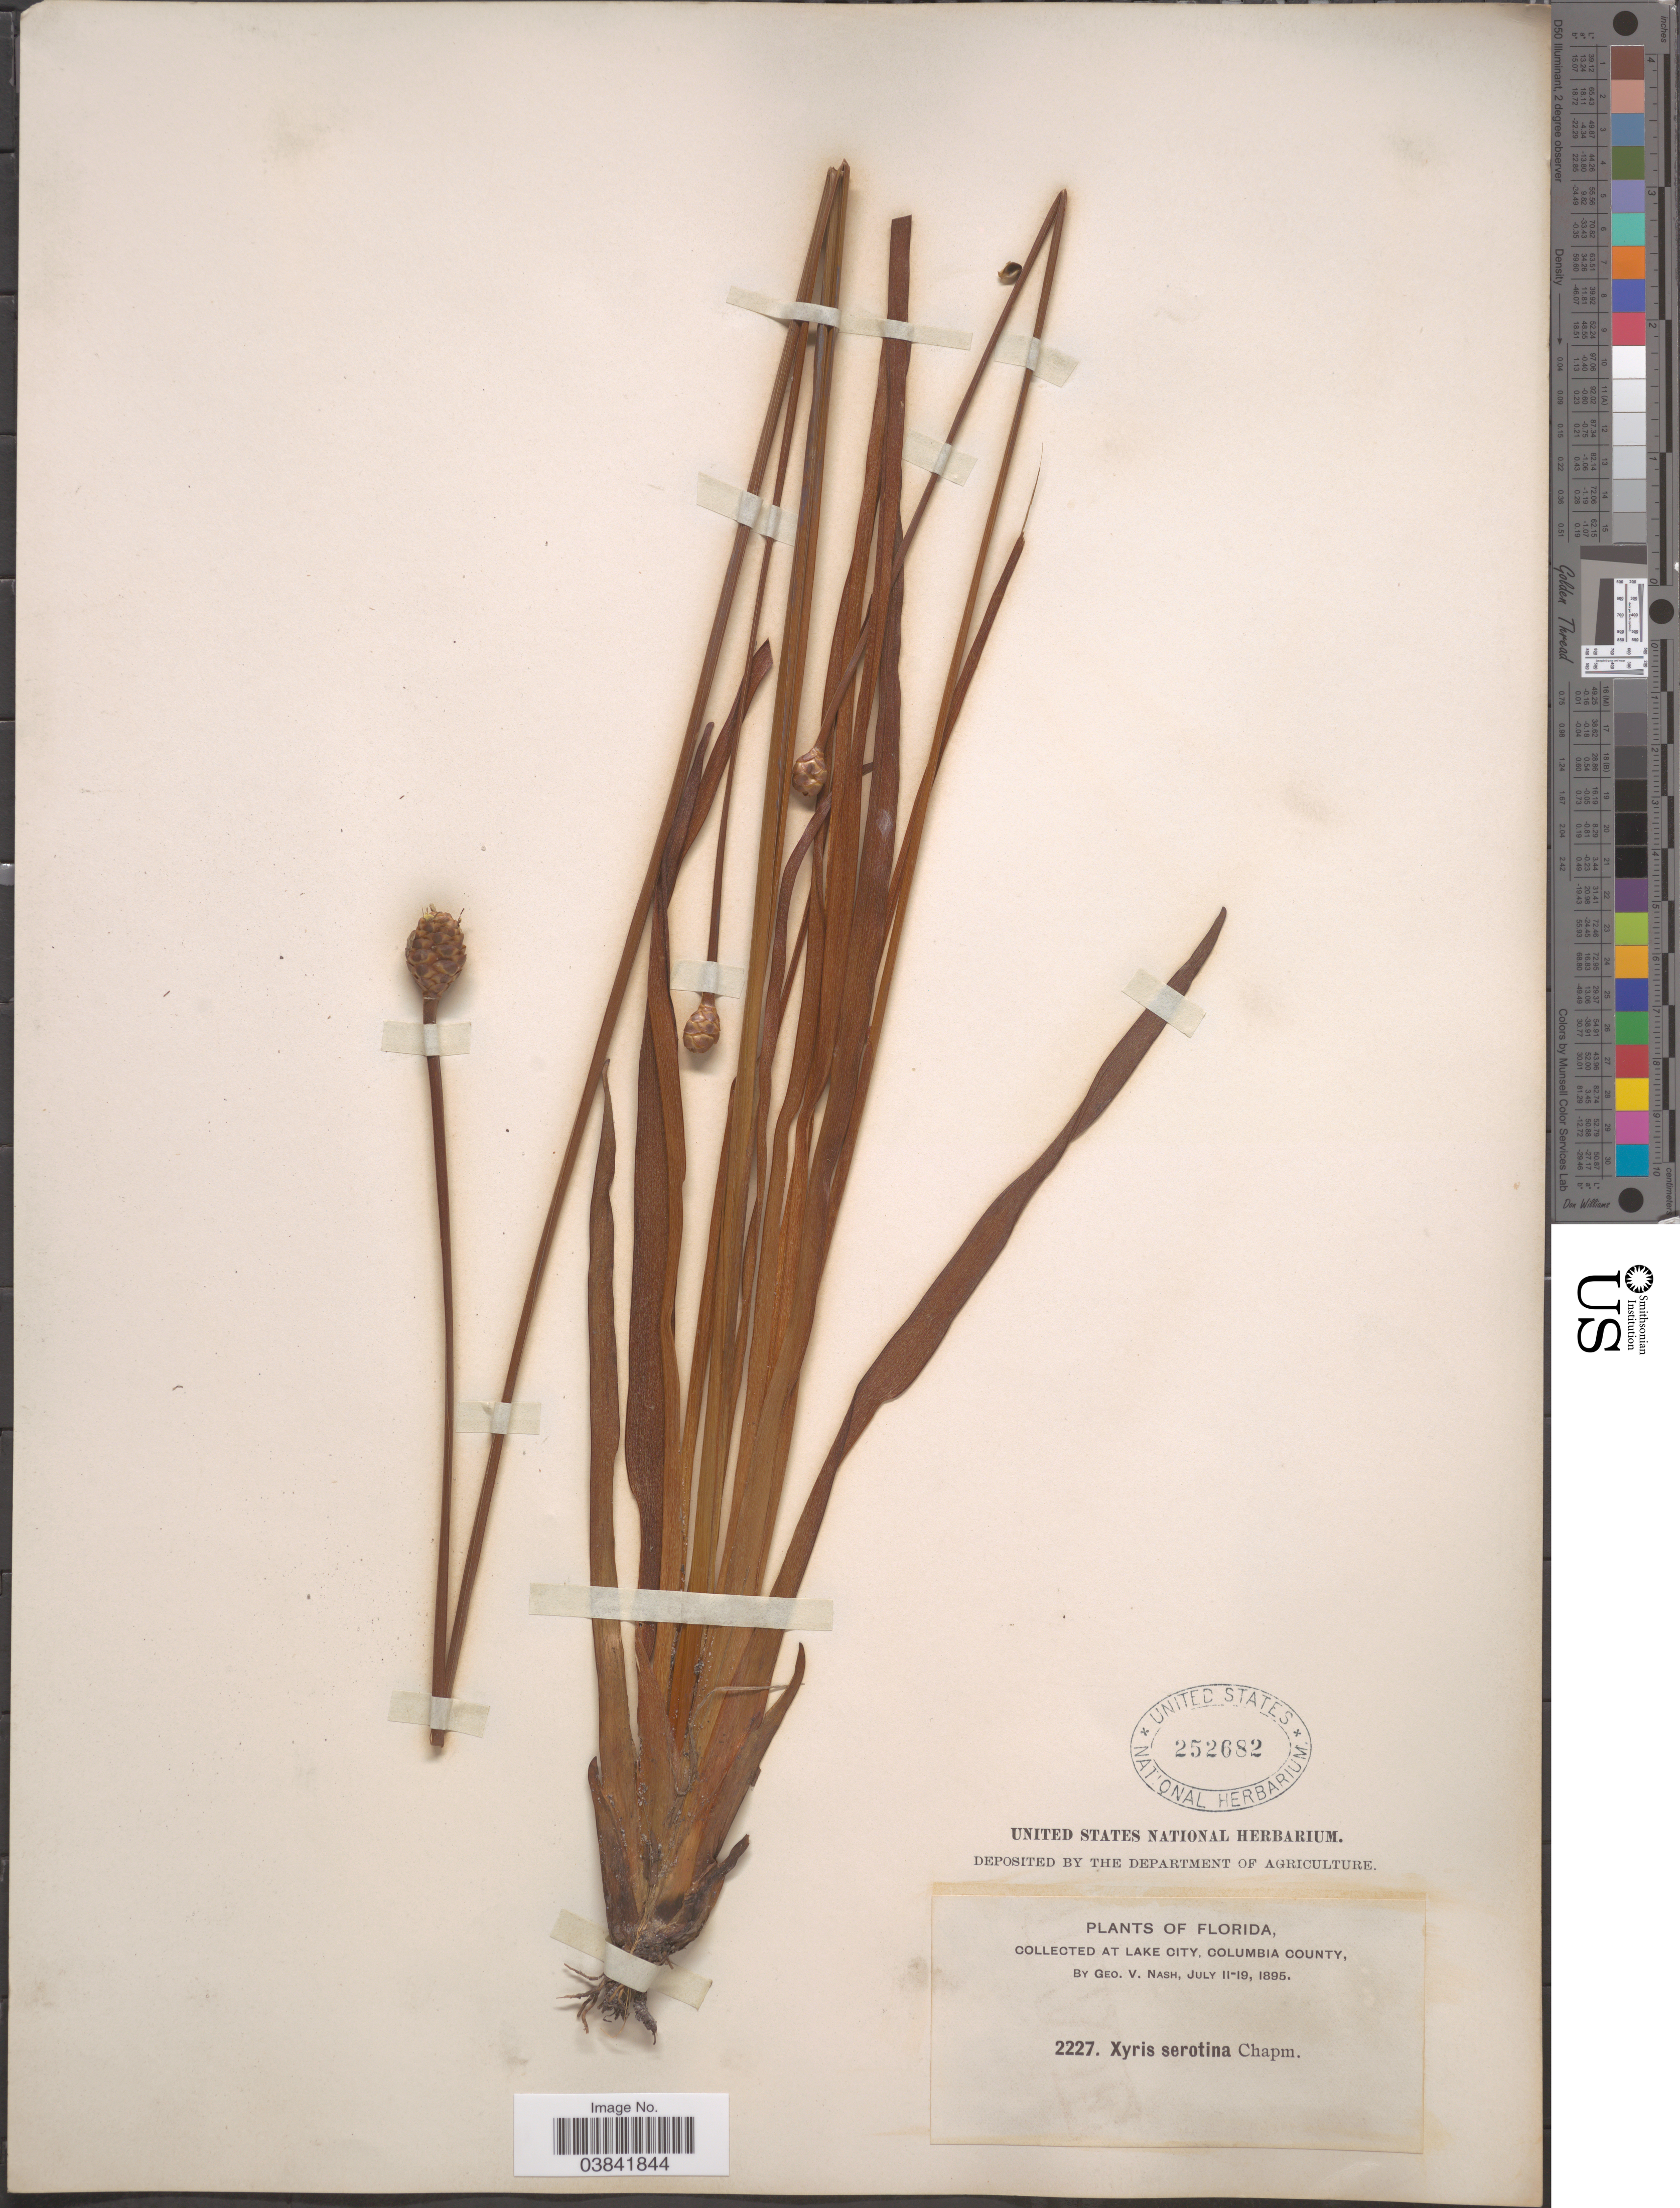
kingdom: Plantae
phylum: Tracheophyta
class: Liliopsida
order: Poales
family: Xyridaceae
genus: Xyris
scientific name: Xyris serotina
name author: Chapm.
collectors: G. V. Nash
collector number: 2227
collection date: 1895-07-11/1895-07-19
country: United States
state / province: Florida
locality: At Lake City, Columbia County.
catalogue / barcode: US 252682